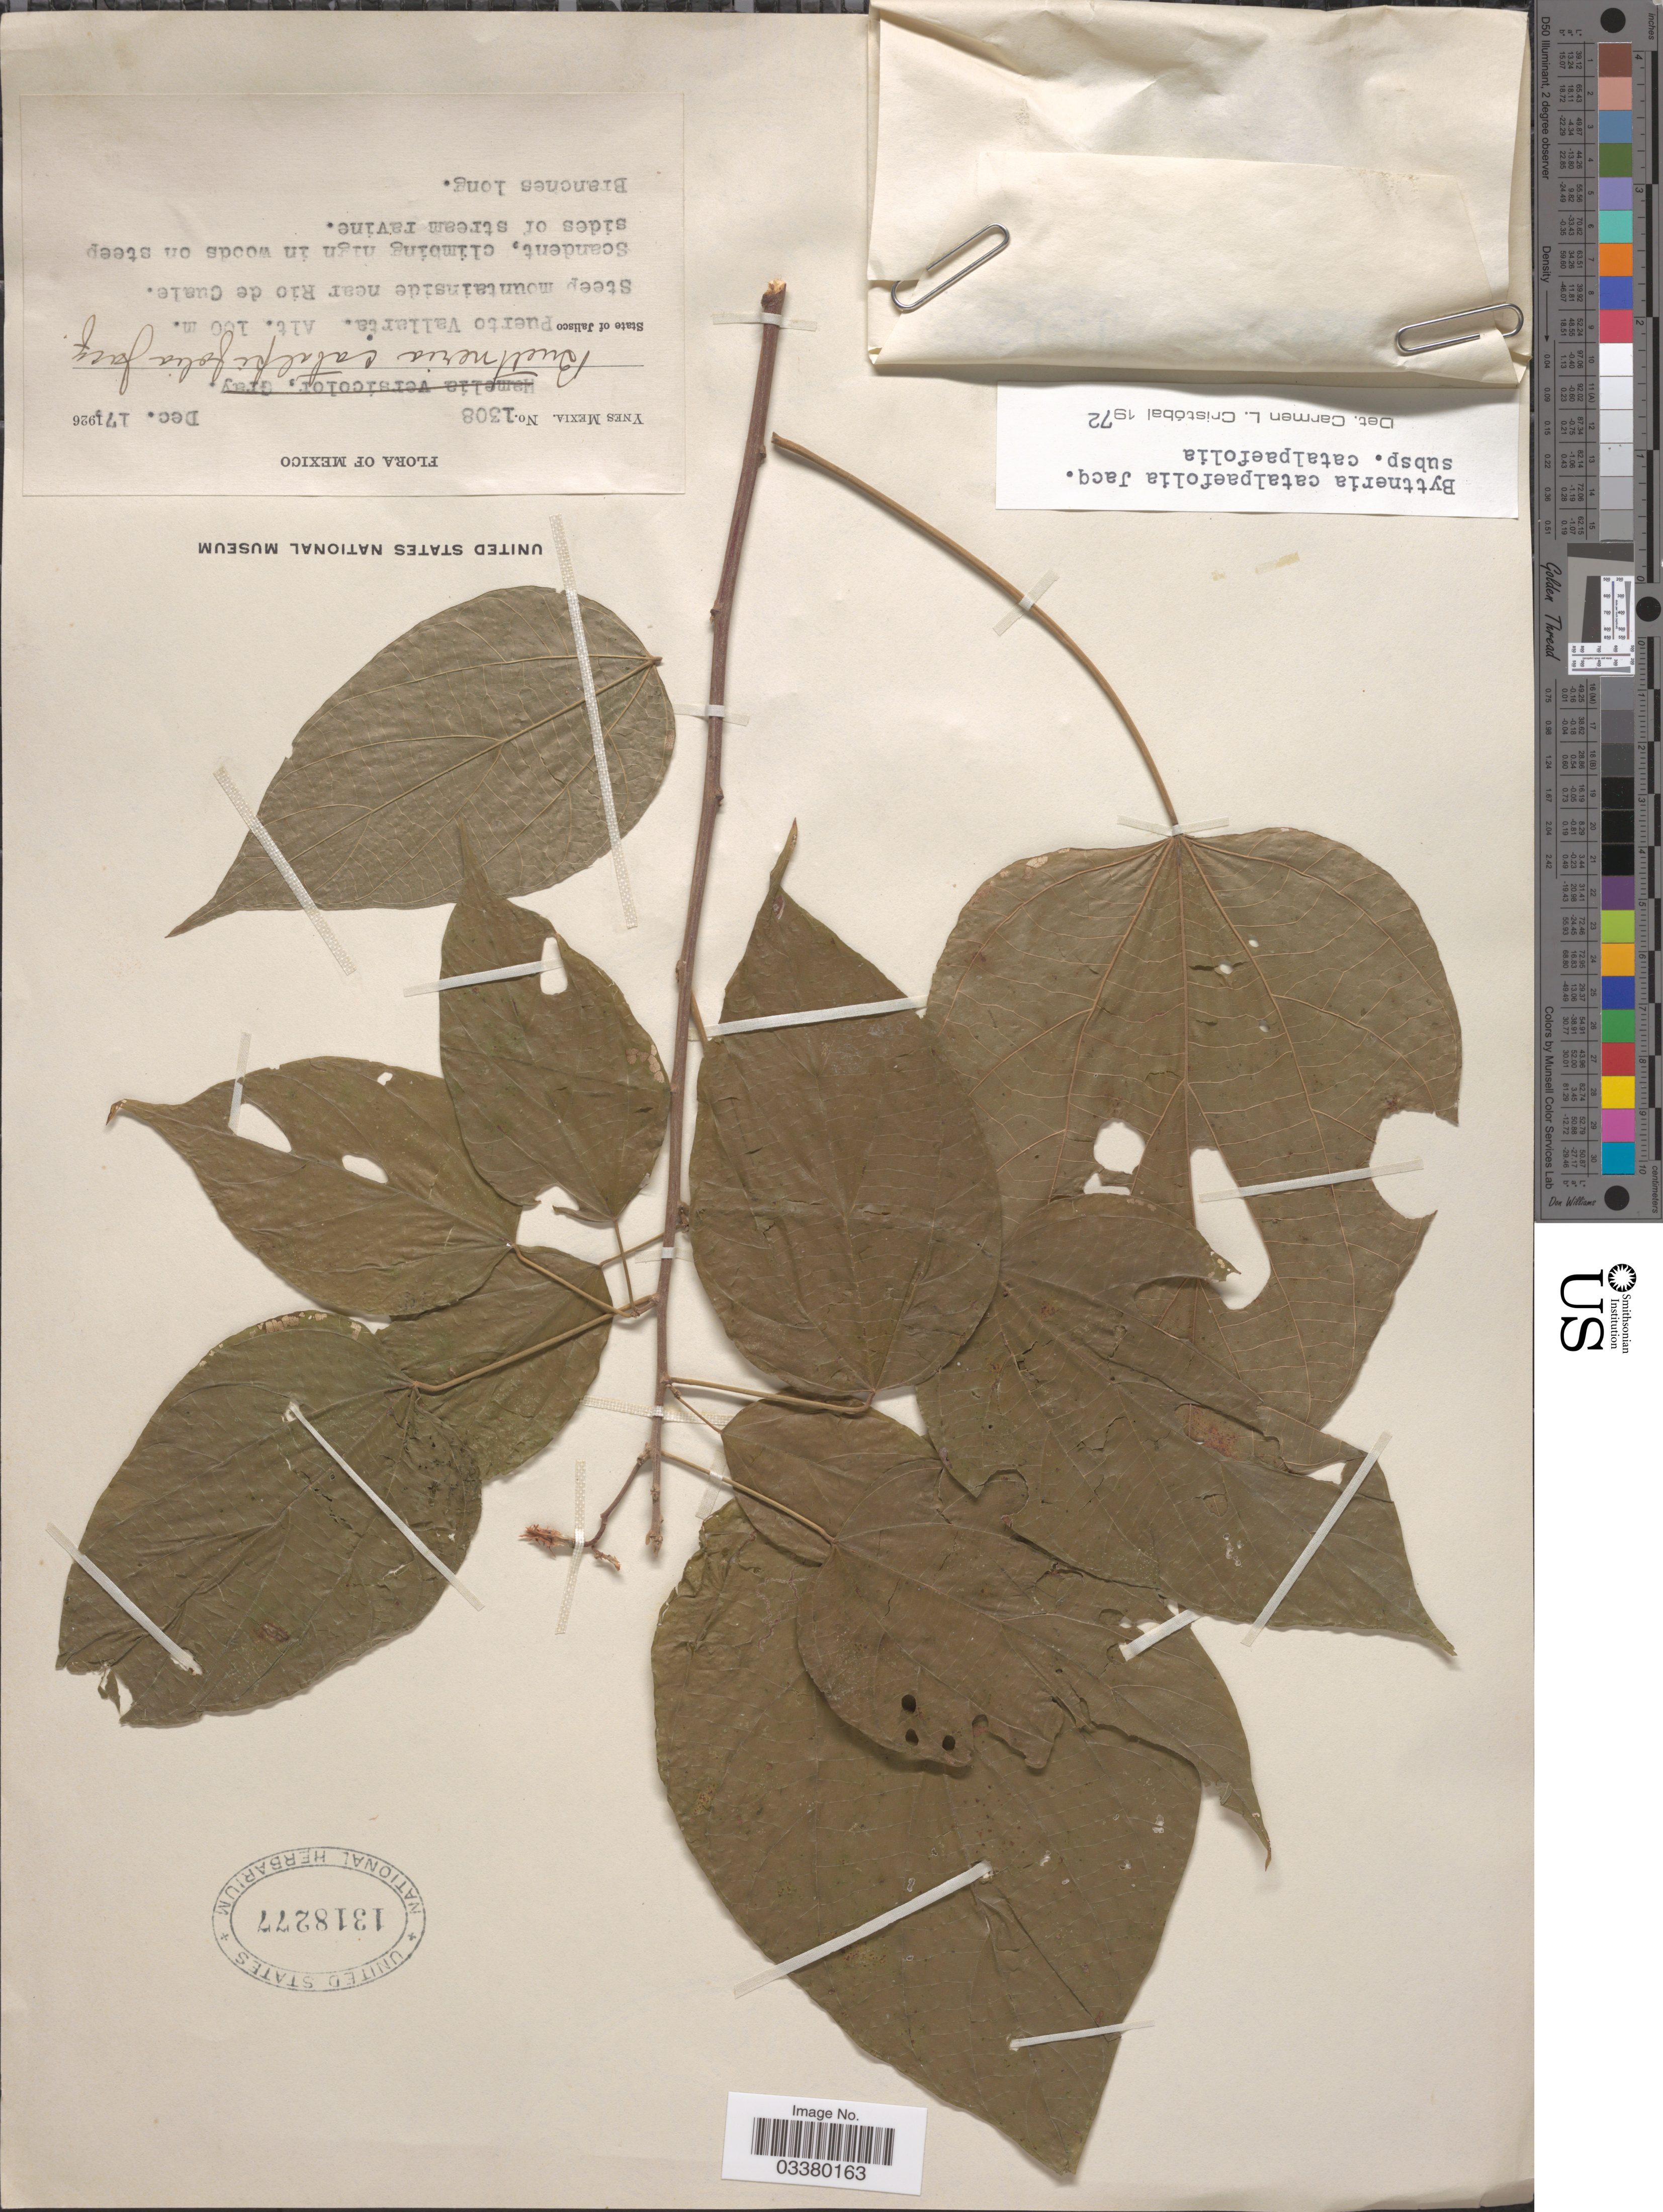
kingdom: Plantae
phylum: Tracheophyta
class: Magnoliopsida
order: Malvales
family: Malvaceae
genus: Byttneria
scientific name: Byttneria catalpifolia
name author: Jacq.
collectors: Y. Mexia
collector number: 1308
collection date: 1926-12-17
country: Mexico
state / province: Jalisco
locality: Puerto Vallarta. Steep mountainside near Rio de Cuale.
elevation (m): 100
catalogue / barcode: US 1318277